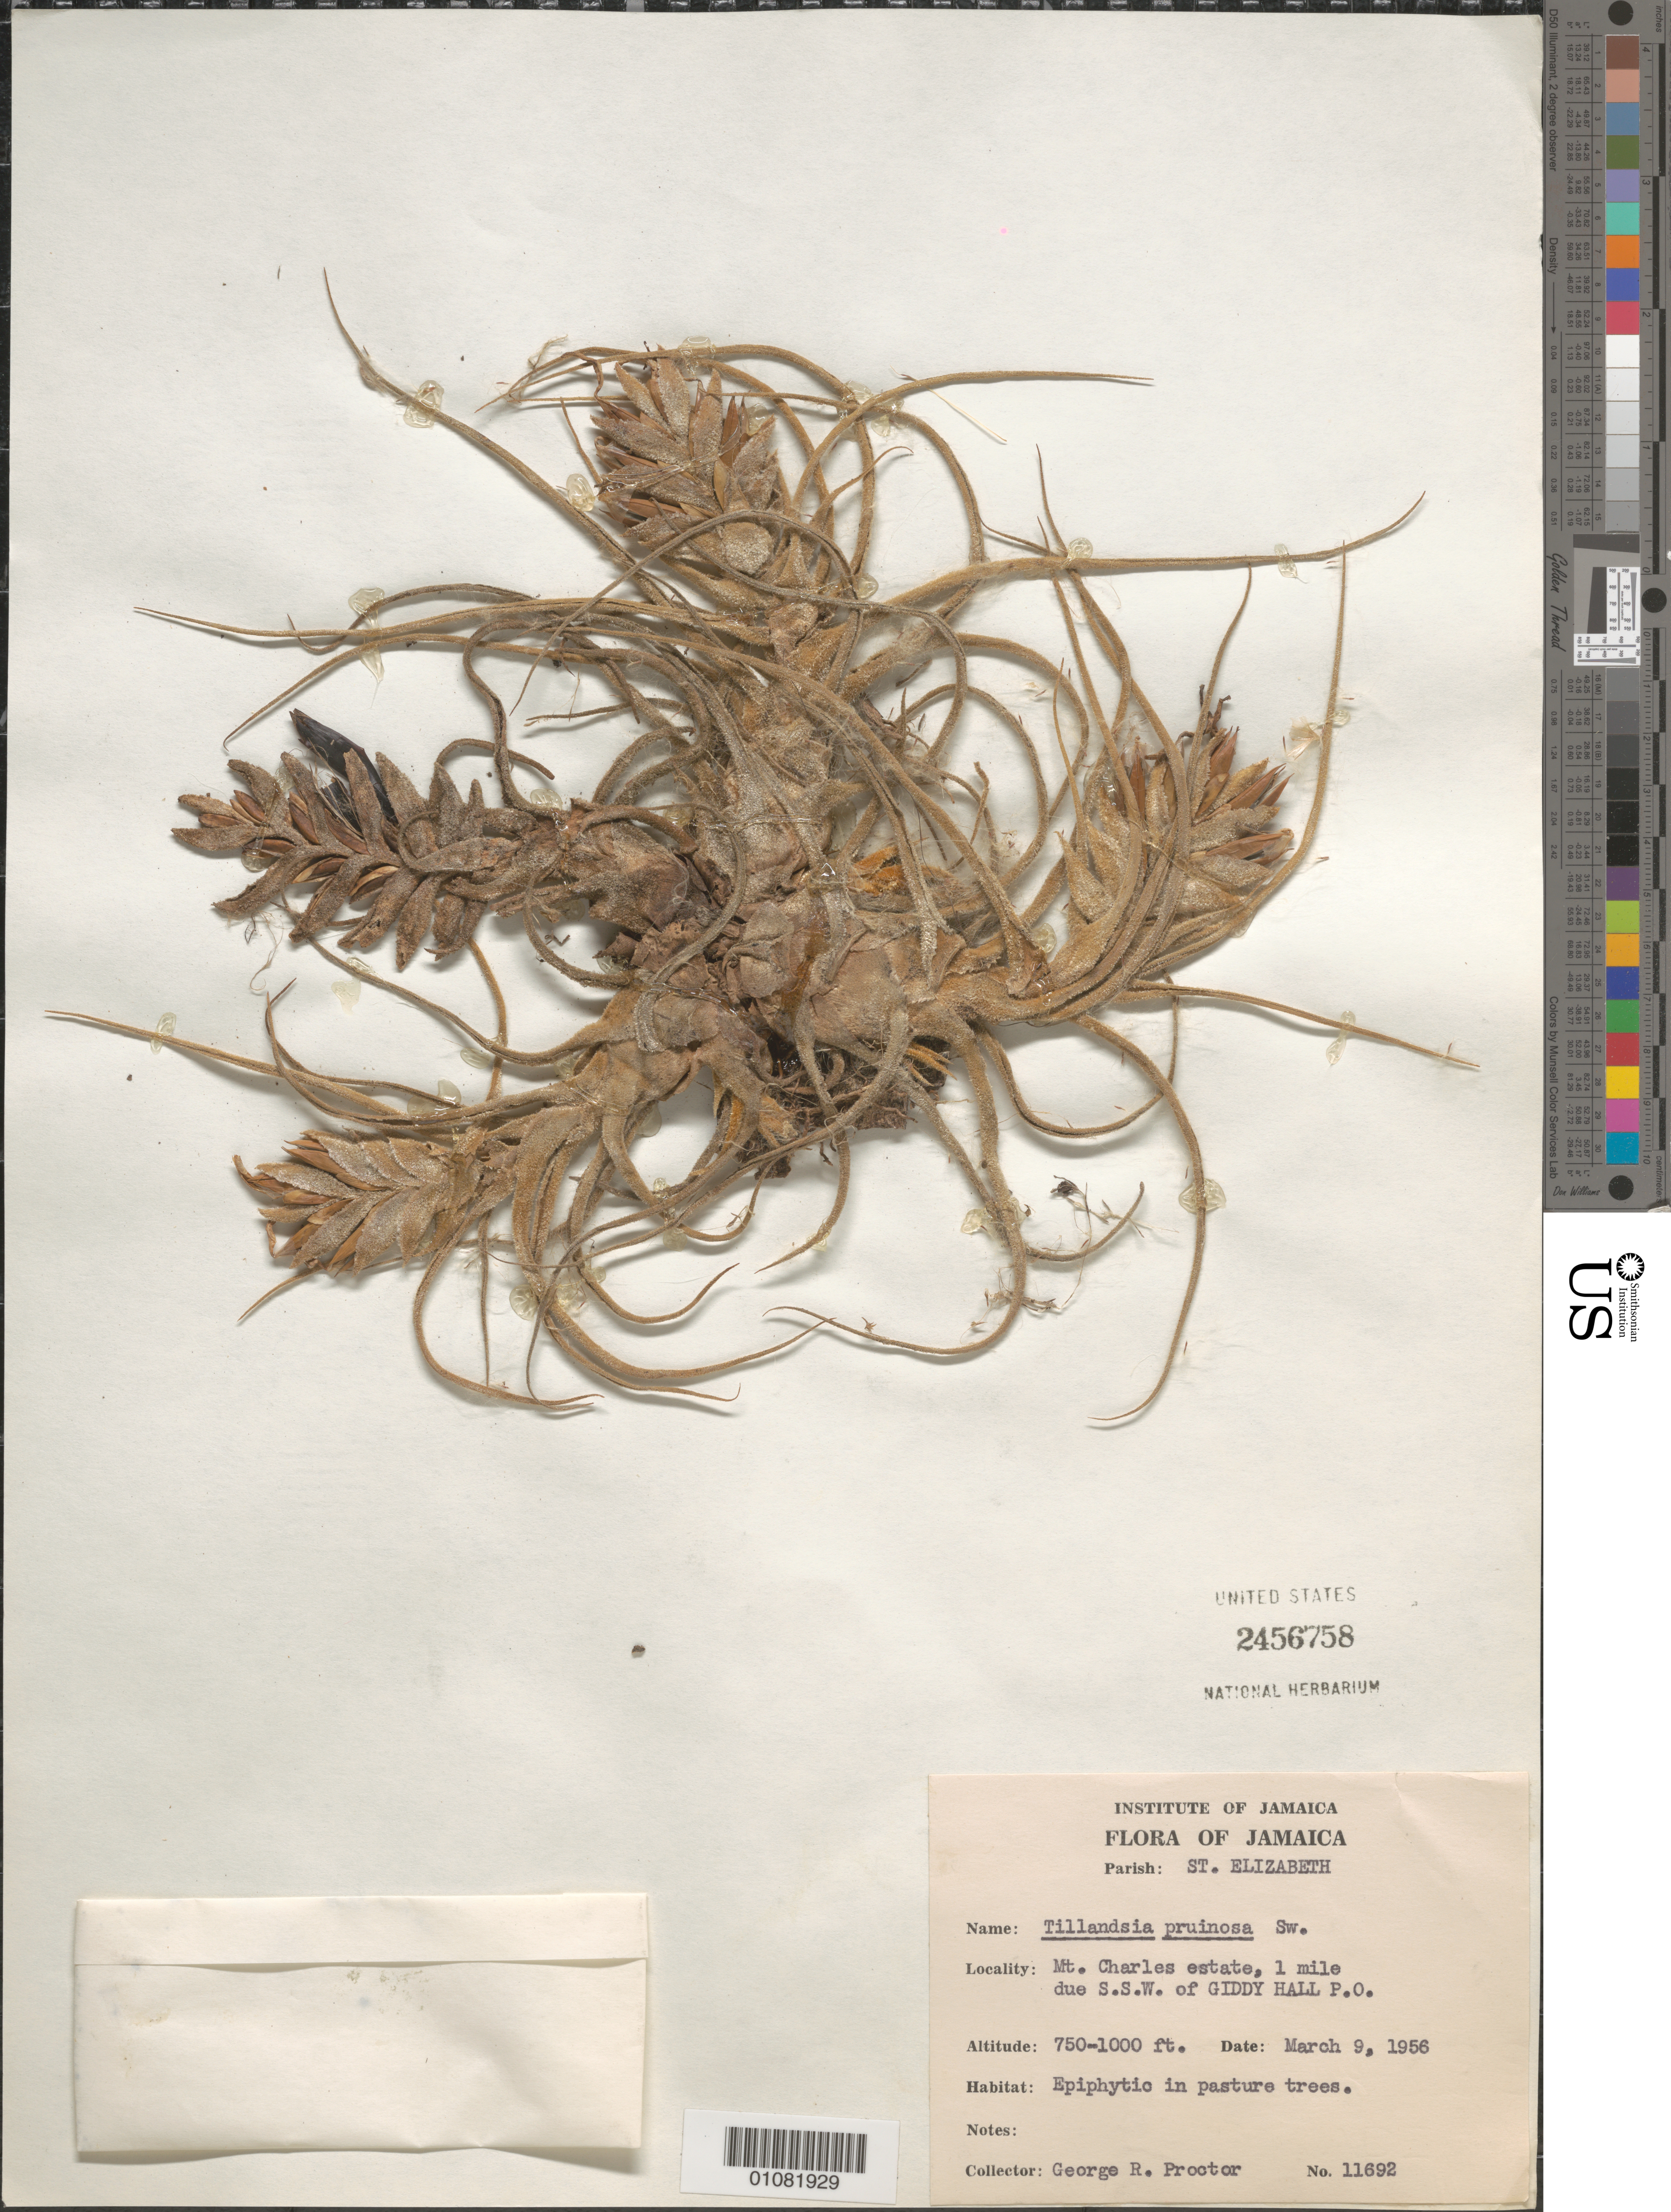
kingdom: Plantae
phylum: Tracheophyta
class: Liliopsida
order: Poales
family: Bromeliaceae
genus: Tillandsia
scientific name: Tillandsia pruinosa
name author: Sw.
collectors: G. R. Proctor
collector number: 11692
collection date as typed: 09 Mar 1956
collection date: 1956-03-09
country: Jamaica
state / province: Saint Elizabeth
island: Jamaica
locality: Mt. Charles estate, 1 mile due SSW of Giddy Hall P.O.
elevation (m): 229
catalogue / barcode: US 2456758